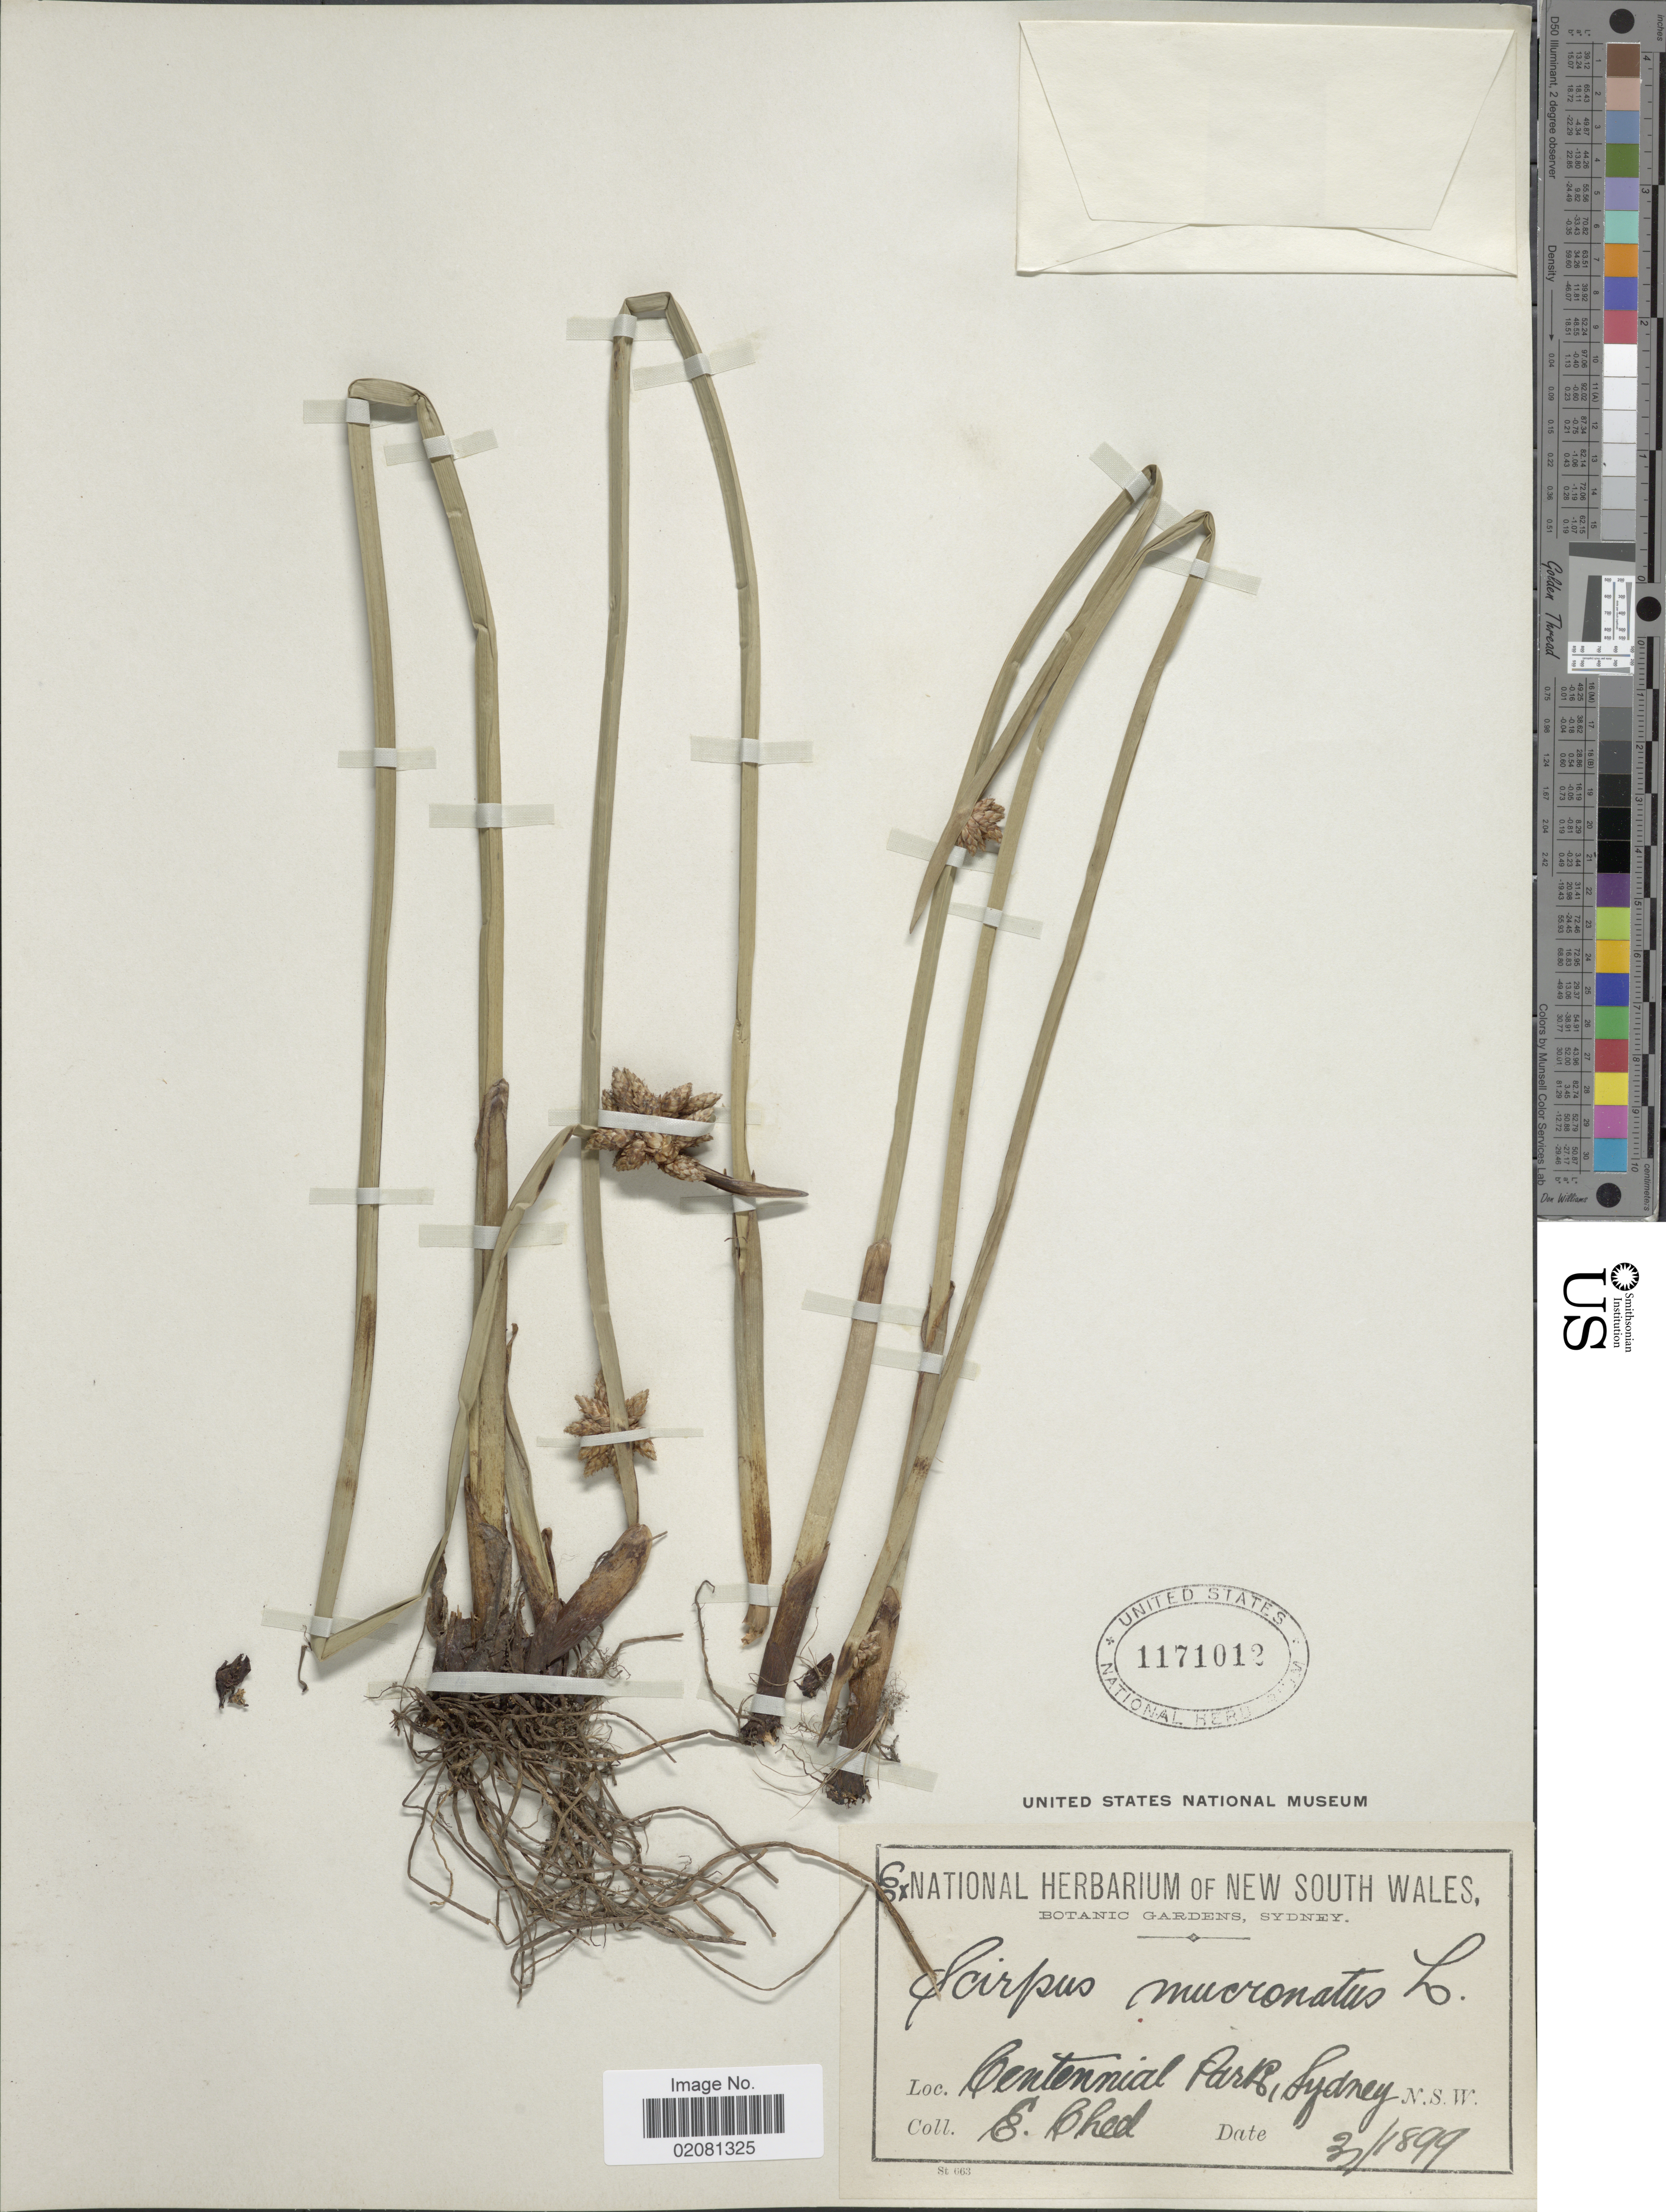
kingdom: Plantae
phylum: Tracheophyta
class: Liliopsida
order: Poales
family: Cyperaceae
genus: Schoenoplectus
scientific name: Schoenoplectus mucronatus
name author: (L.) Palla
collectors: E. Ched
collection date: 1899-03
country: Australia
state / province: New South Wales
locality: Centennial Park, Sydney.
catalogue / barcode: US 1171012